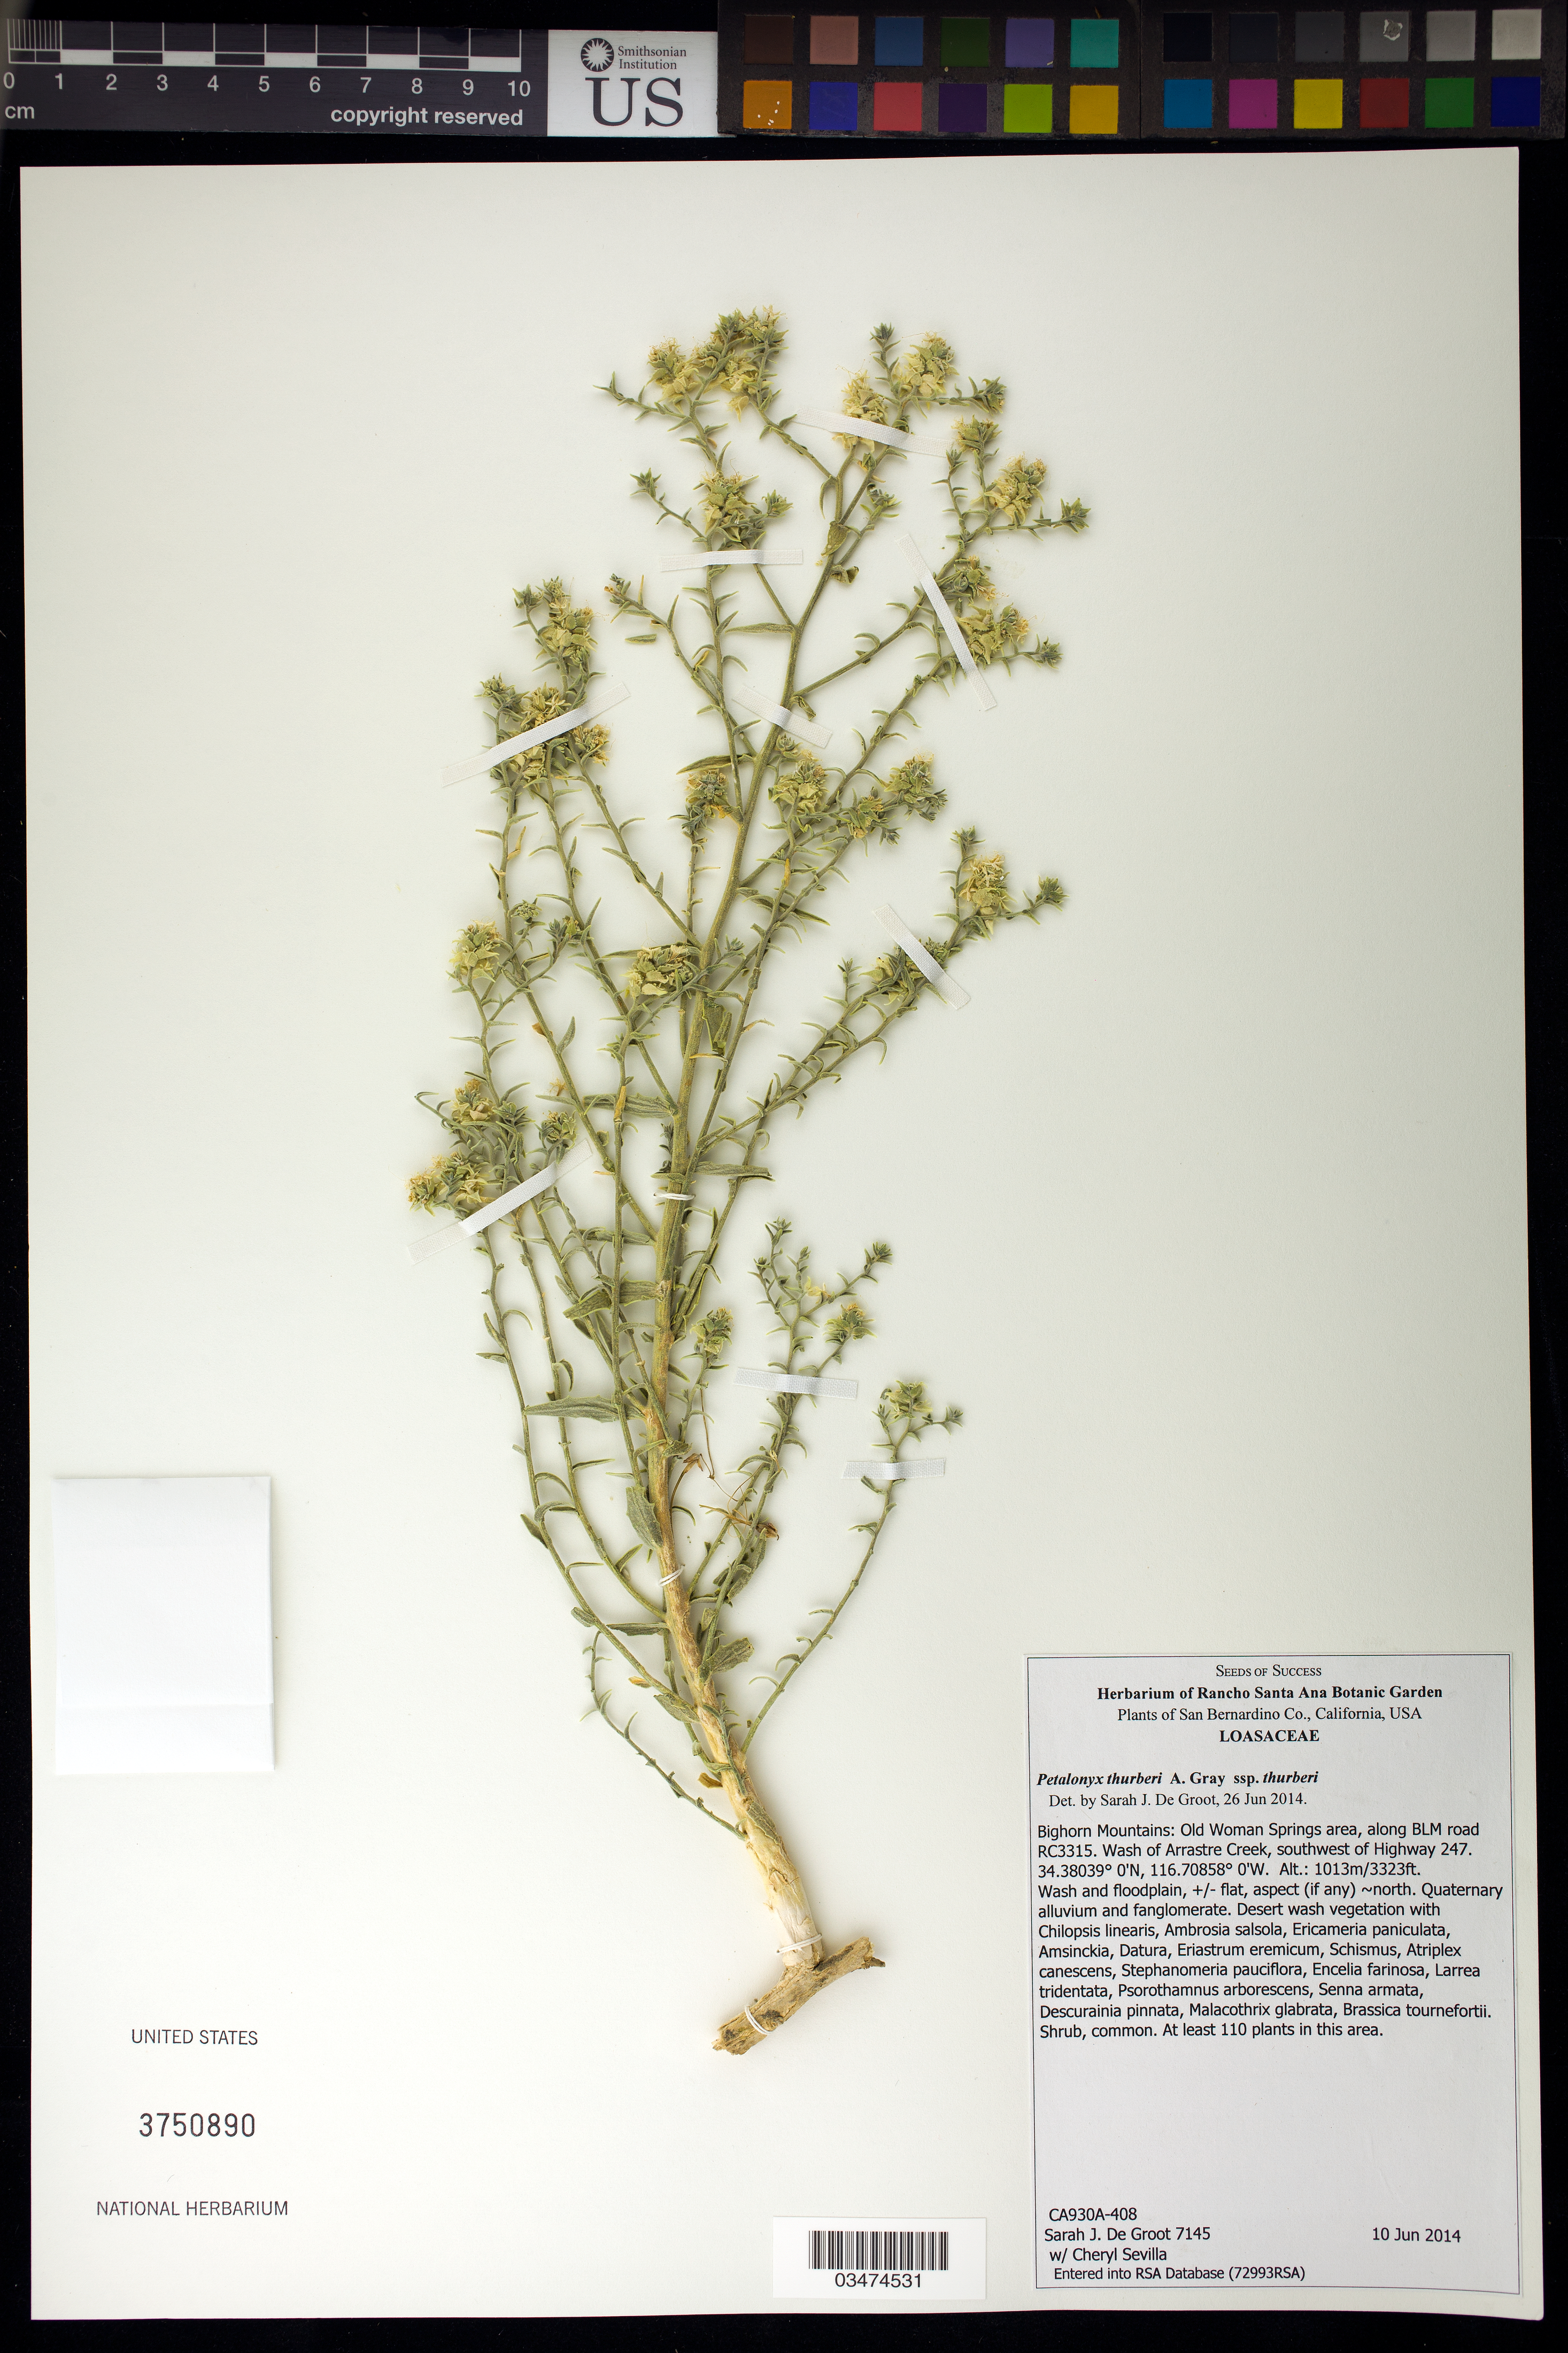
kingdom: Plantae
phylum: Tracheophyta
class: Magnoliopsida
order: Cornales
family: Loasaceae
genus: Petalonyx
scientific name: Petalonyx thurberi subsp. thurberi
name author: A. Gray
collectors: S. De Groot & C. Sevilla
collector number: CA930A-408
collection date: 2014-06-10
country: United States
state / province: California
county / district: San Bernardino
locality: Bighorn Mts, Old Woman Springs area, along BLM road RC3315. Wash of Arrastre Creek, SW of Hwy 247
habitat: Desert wash vegetation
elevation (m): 1013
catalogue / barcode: US 3750890